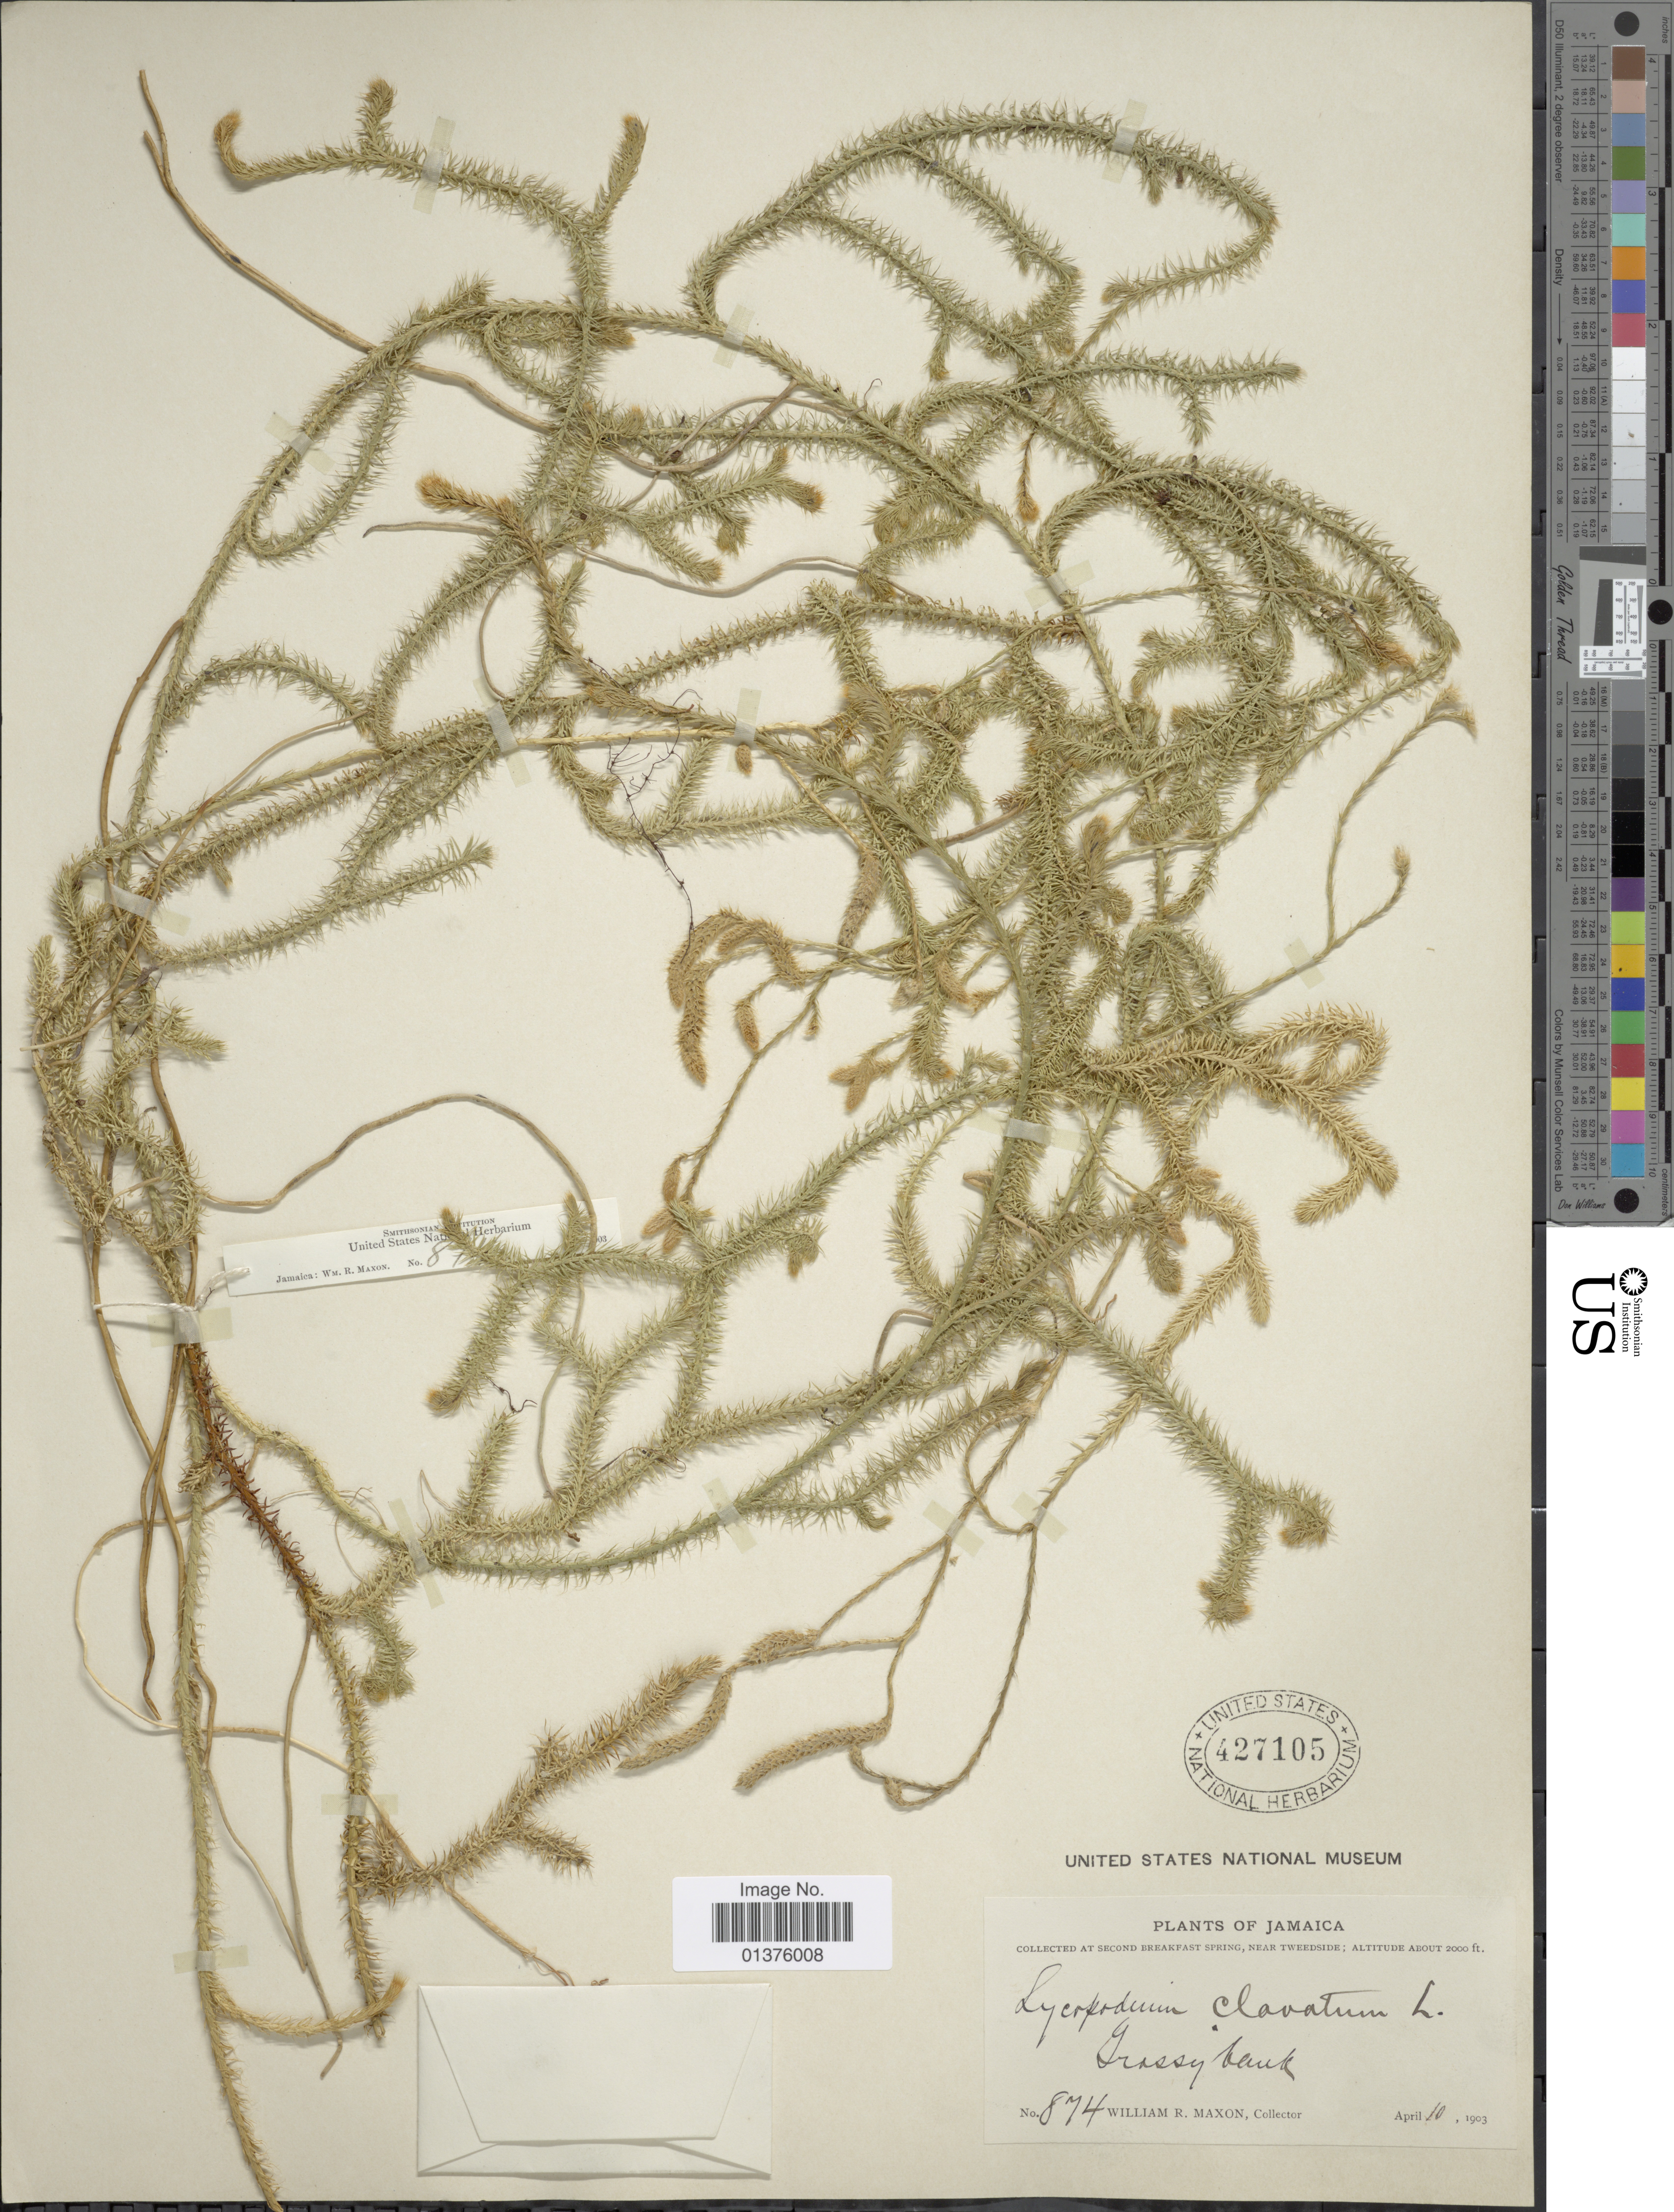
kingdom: Plantae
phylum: Tracheophyta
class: Lycopodiopsida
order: Lycopodiales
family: Lycopodiaceae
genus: Lycopodium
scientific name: Lycopodium clavatum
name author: L.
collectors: W. R. Maxon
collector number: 874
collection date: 1903-04-10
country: Jamaica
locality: Second Breakfast spring, near Tweedside, grassy bank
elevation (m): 610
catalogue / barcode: US 427105